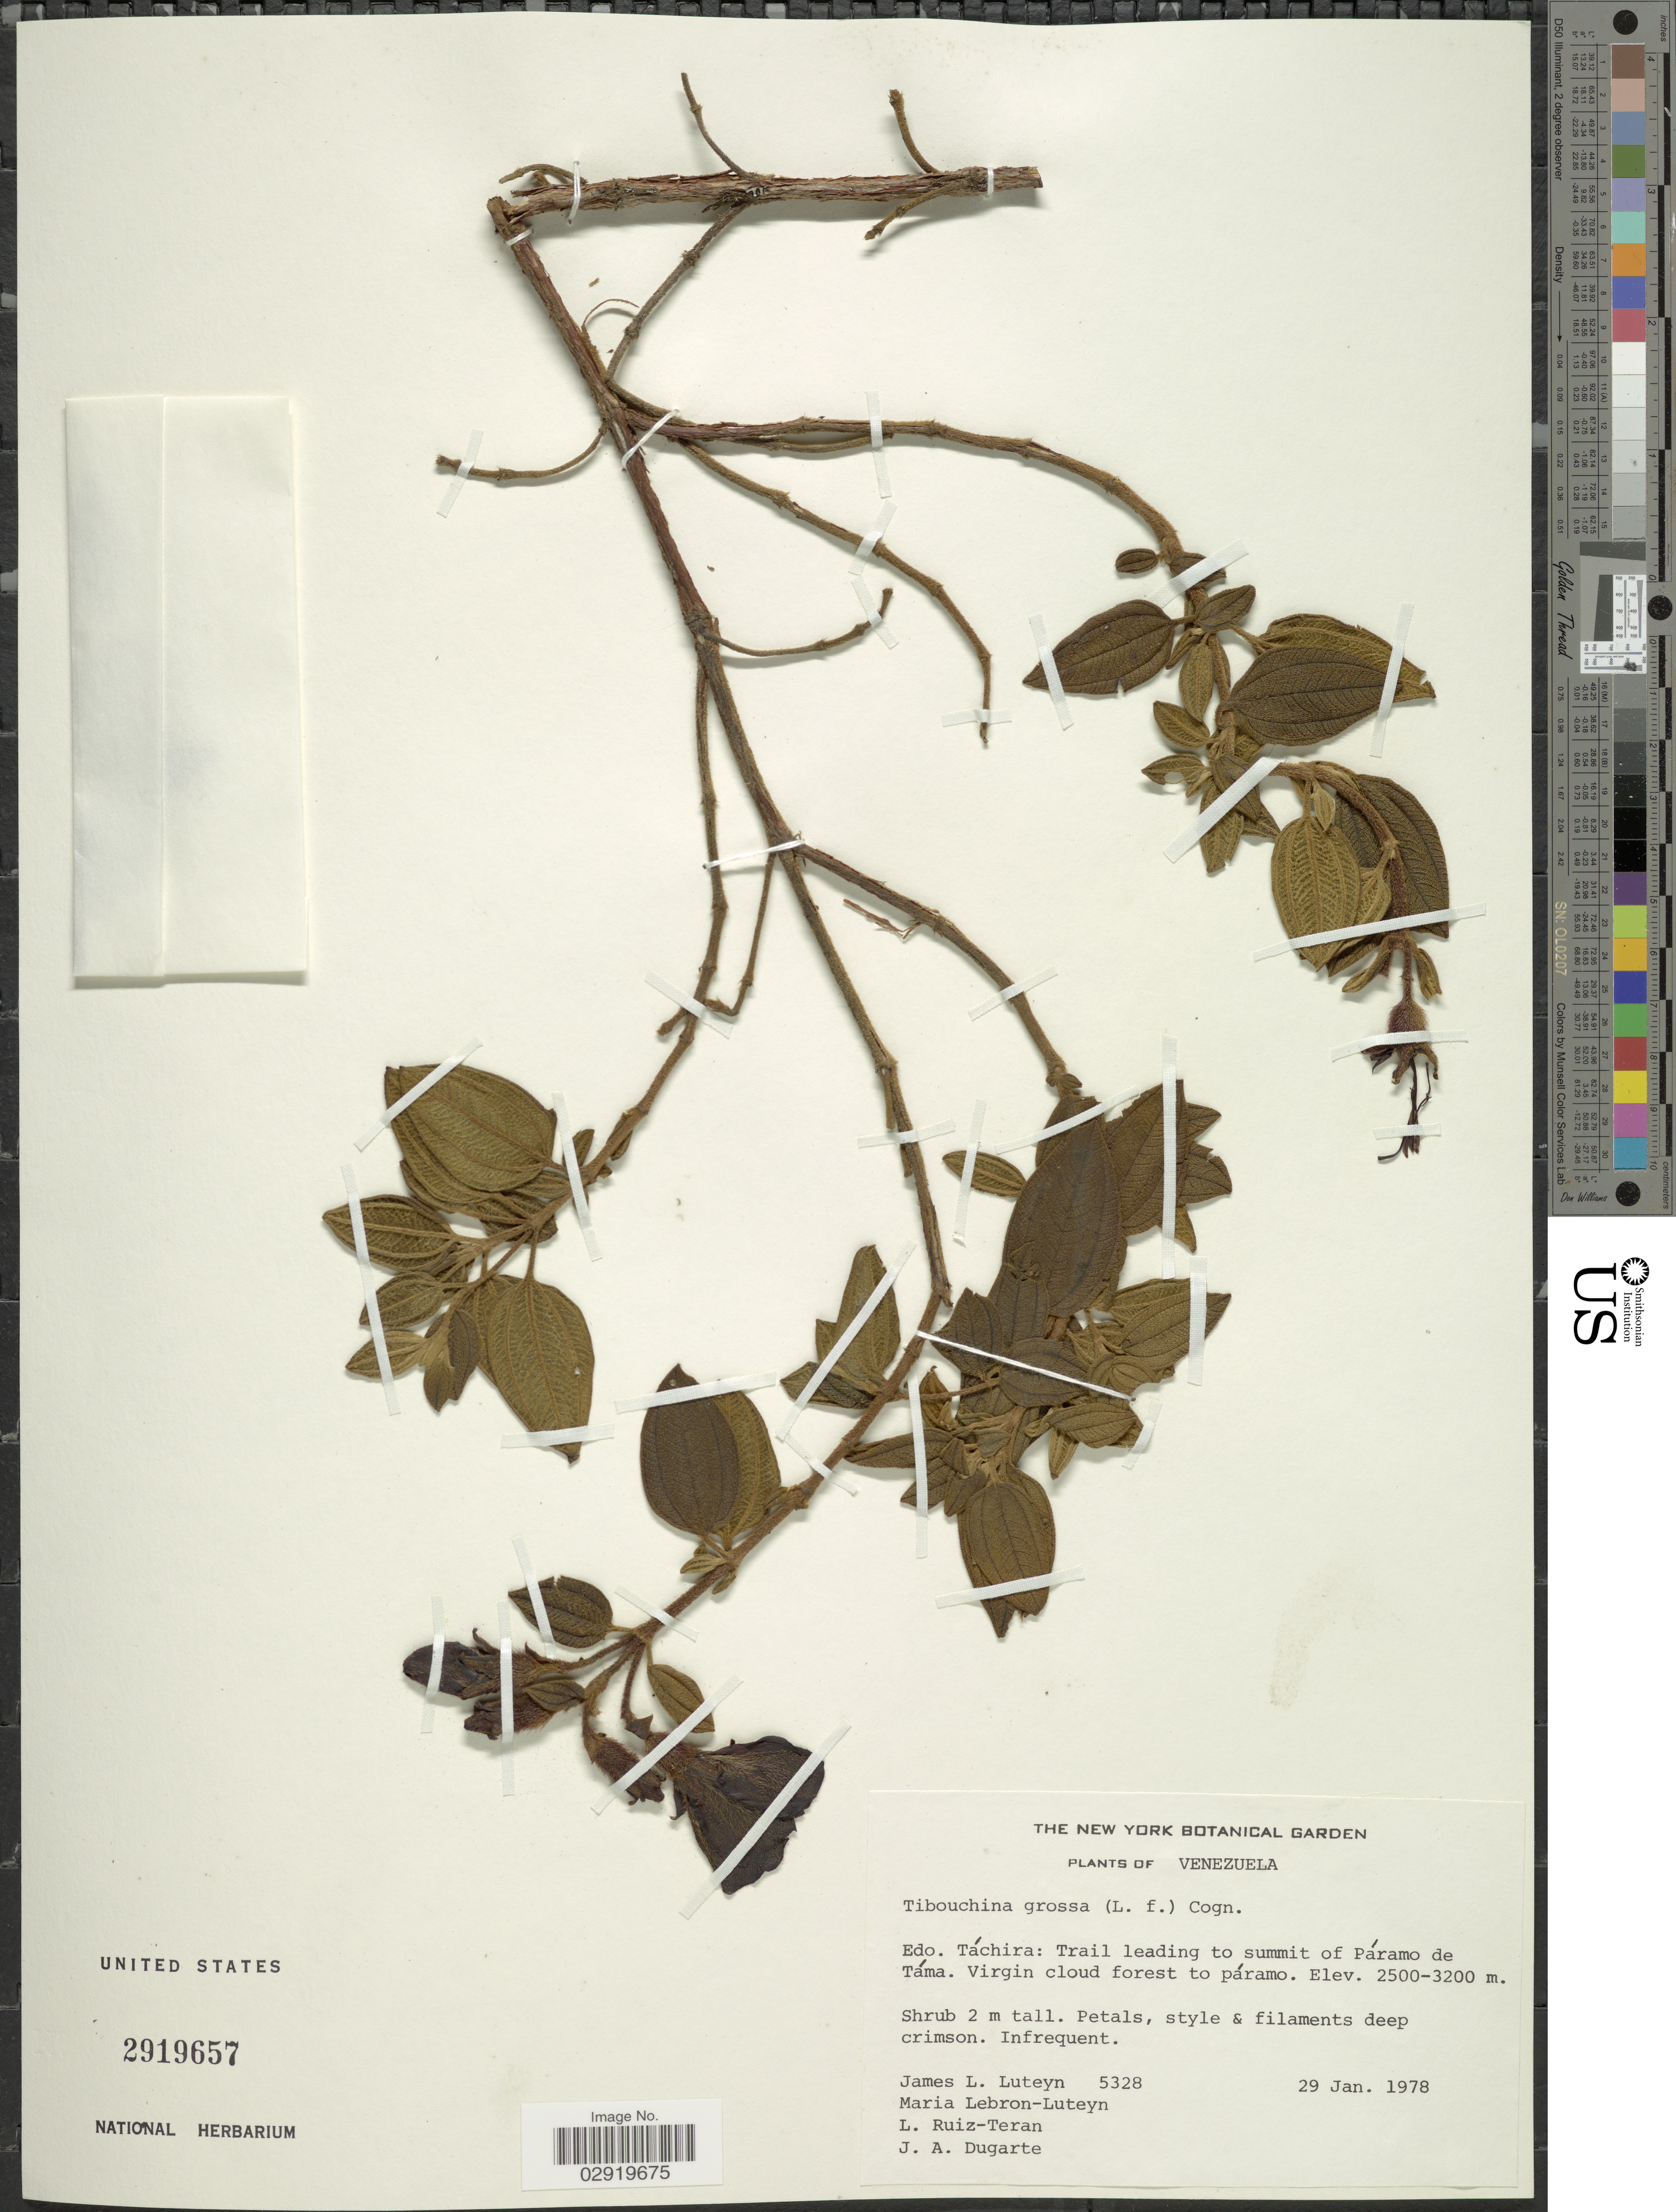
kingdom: Plantae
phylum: Tracheophyta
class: Magnoliopsida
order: Myrtales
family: Melastomataceae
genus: Chaetogastra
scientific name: Chaetogastra grossa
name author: (L. f.) P.J.F. Guim. & Michelang.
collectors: J. L. Luteyn, M. L. Lebrón-Luteyn, L. E. Ruíz-Terán & J. Dugarte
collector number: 5328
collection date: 1978-01-29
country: Venezuela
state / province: Tachira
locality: Trail leading to summit of Páramo de Táma.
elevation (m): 2500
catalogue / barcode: US 2919657